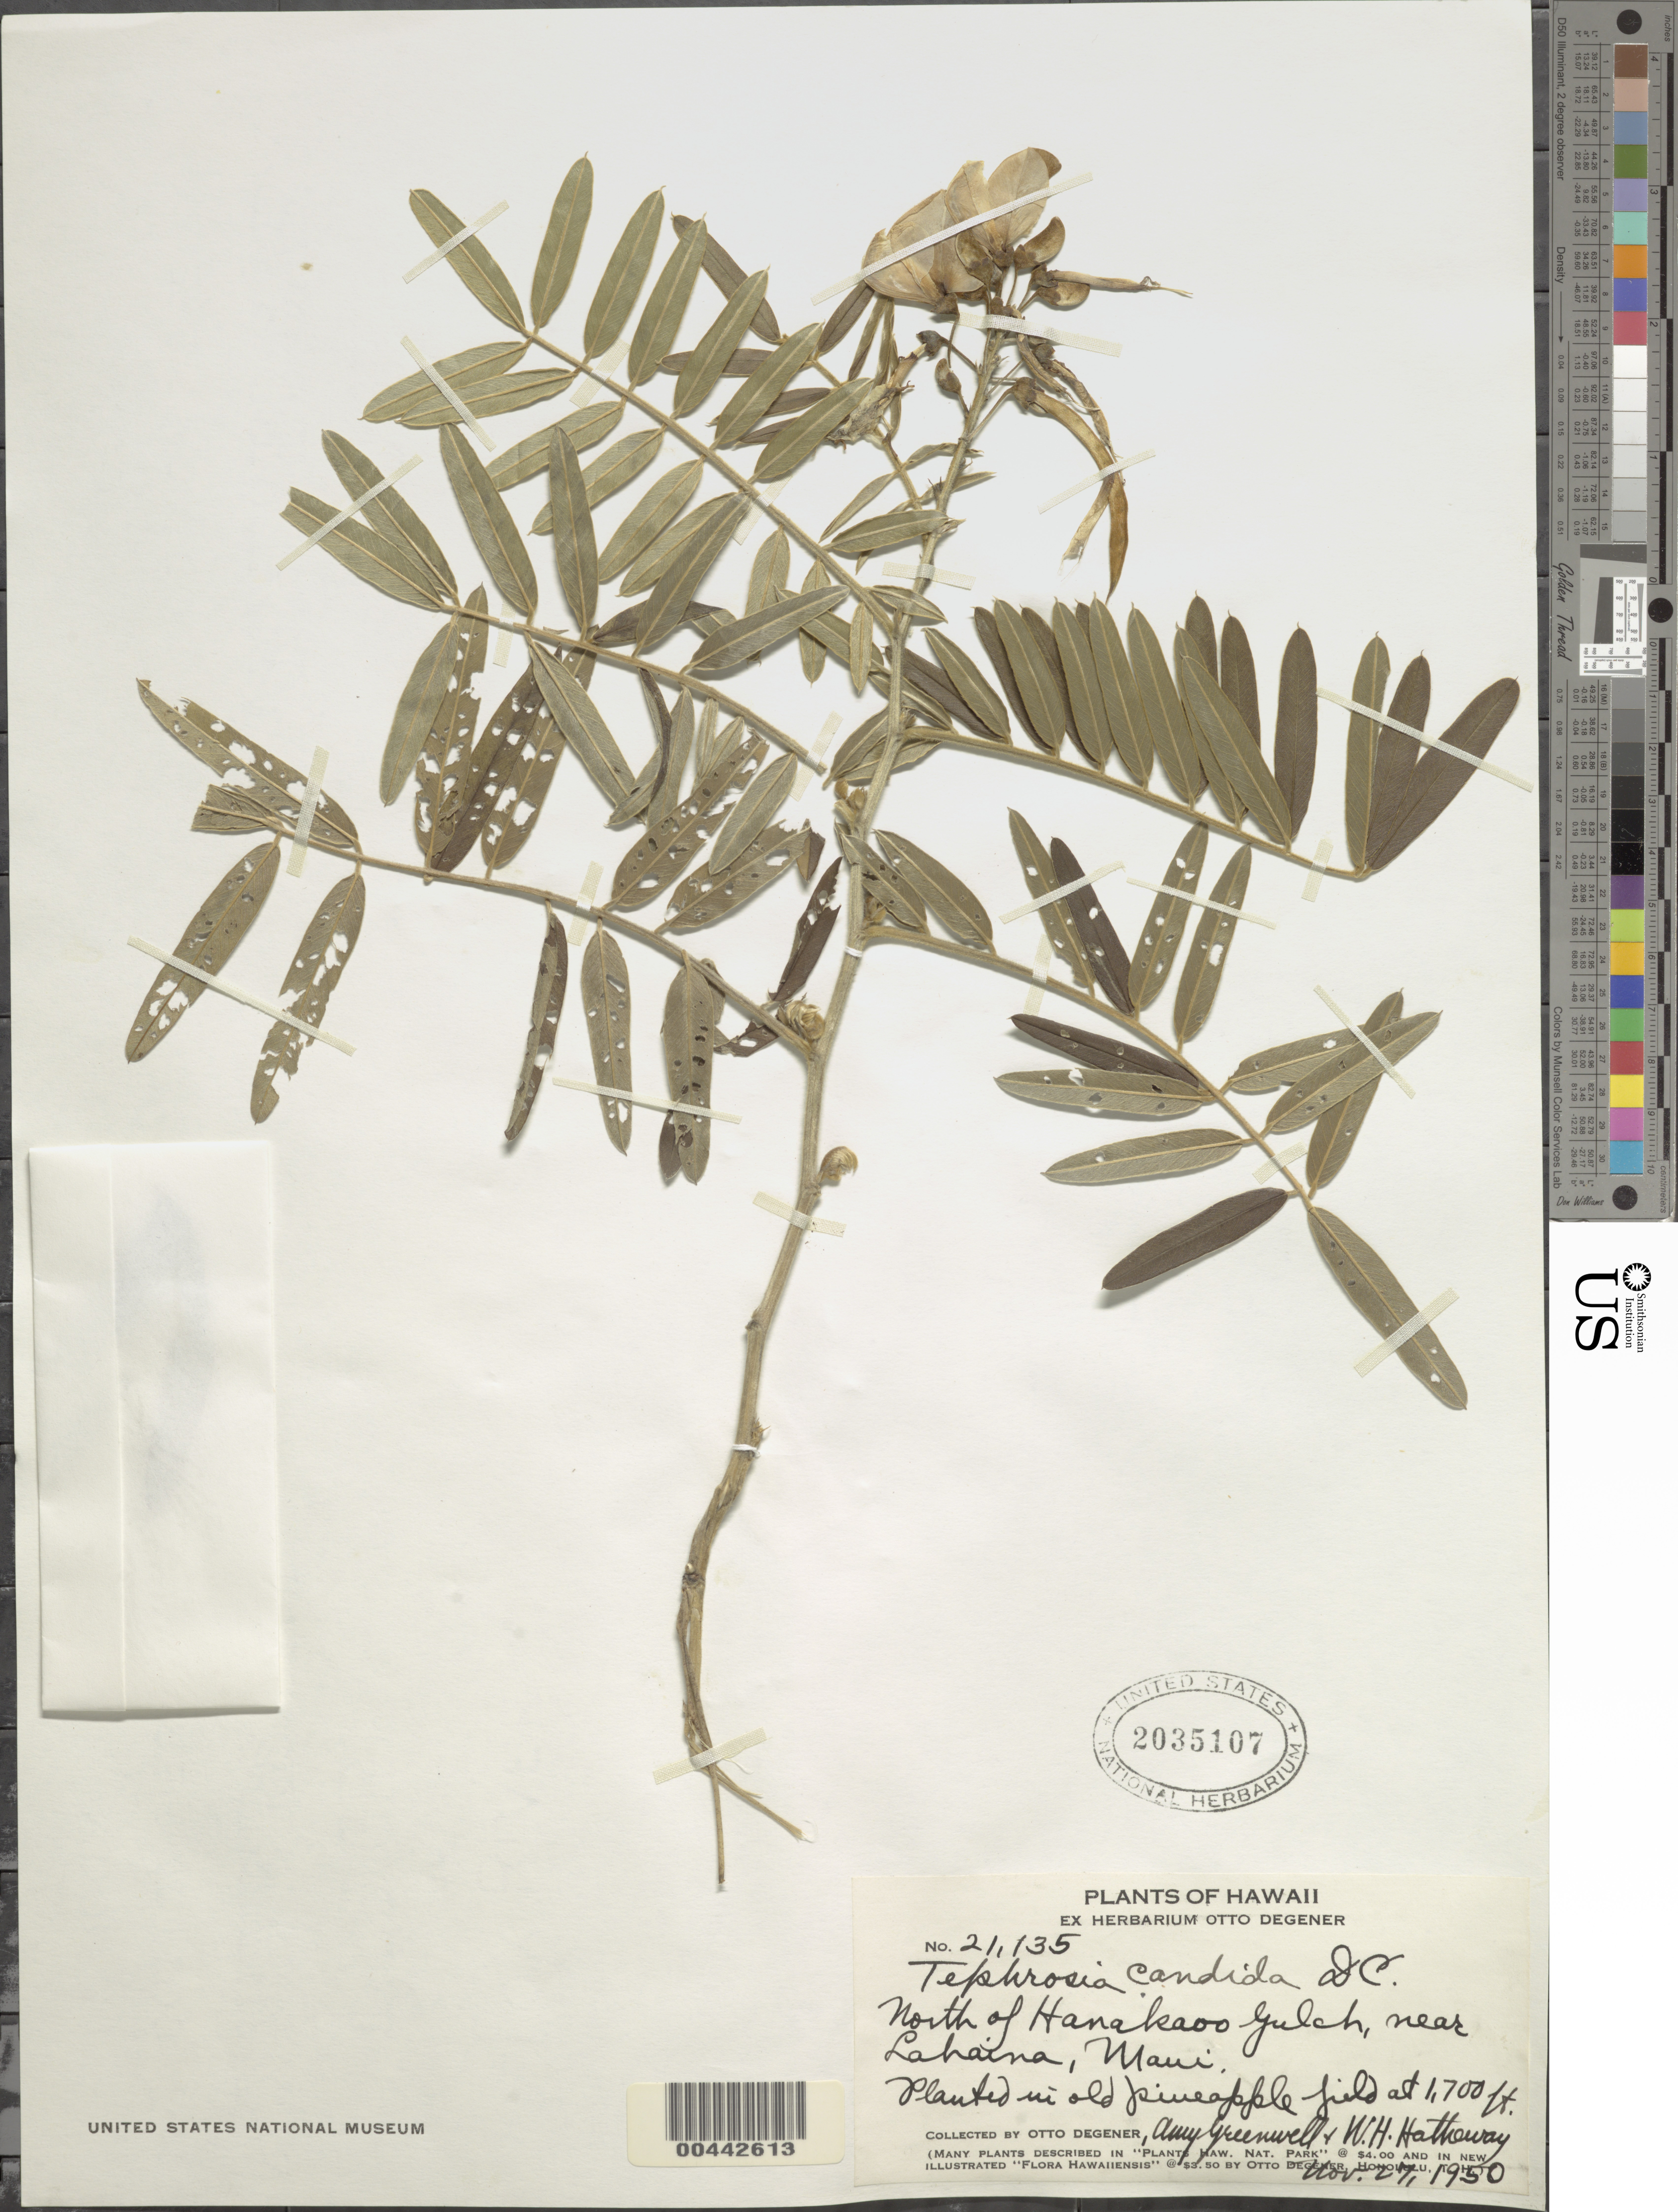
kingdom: Plantae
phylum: Tracheophyta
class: Magnoliopsida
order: Fabales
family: Fabaceae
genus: Tephrosia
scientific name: Tephrosia candida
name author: DC.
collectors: O. Degener, A. B. Greenwell & W. H. Hatheway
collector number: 21135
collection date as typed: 27 Nov 1950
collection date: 1950-11-27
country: United States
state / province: Hawaii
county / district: Maui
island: Maui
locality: North of Hanakaoo Gulch, near Lahaina, planted in old pineapple field.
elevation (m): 518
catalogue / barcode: US 2035107